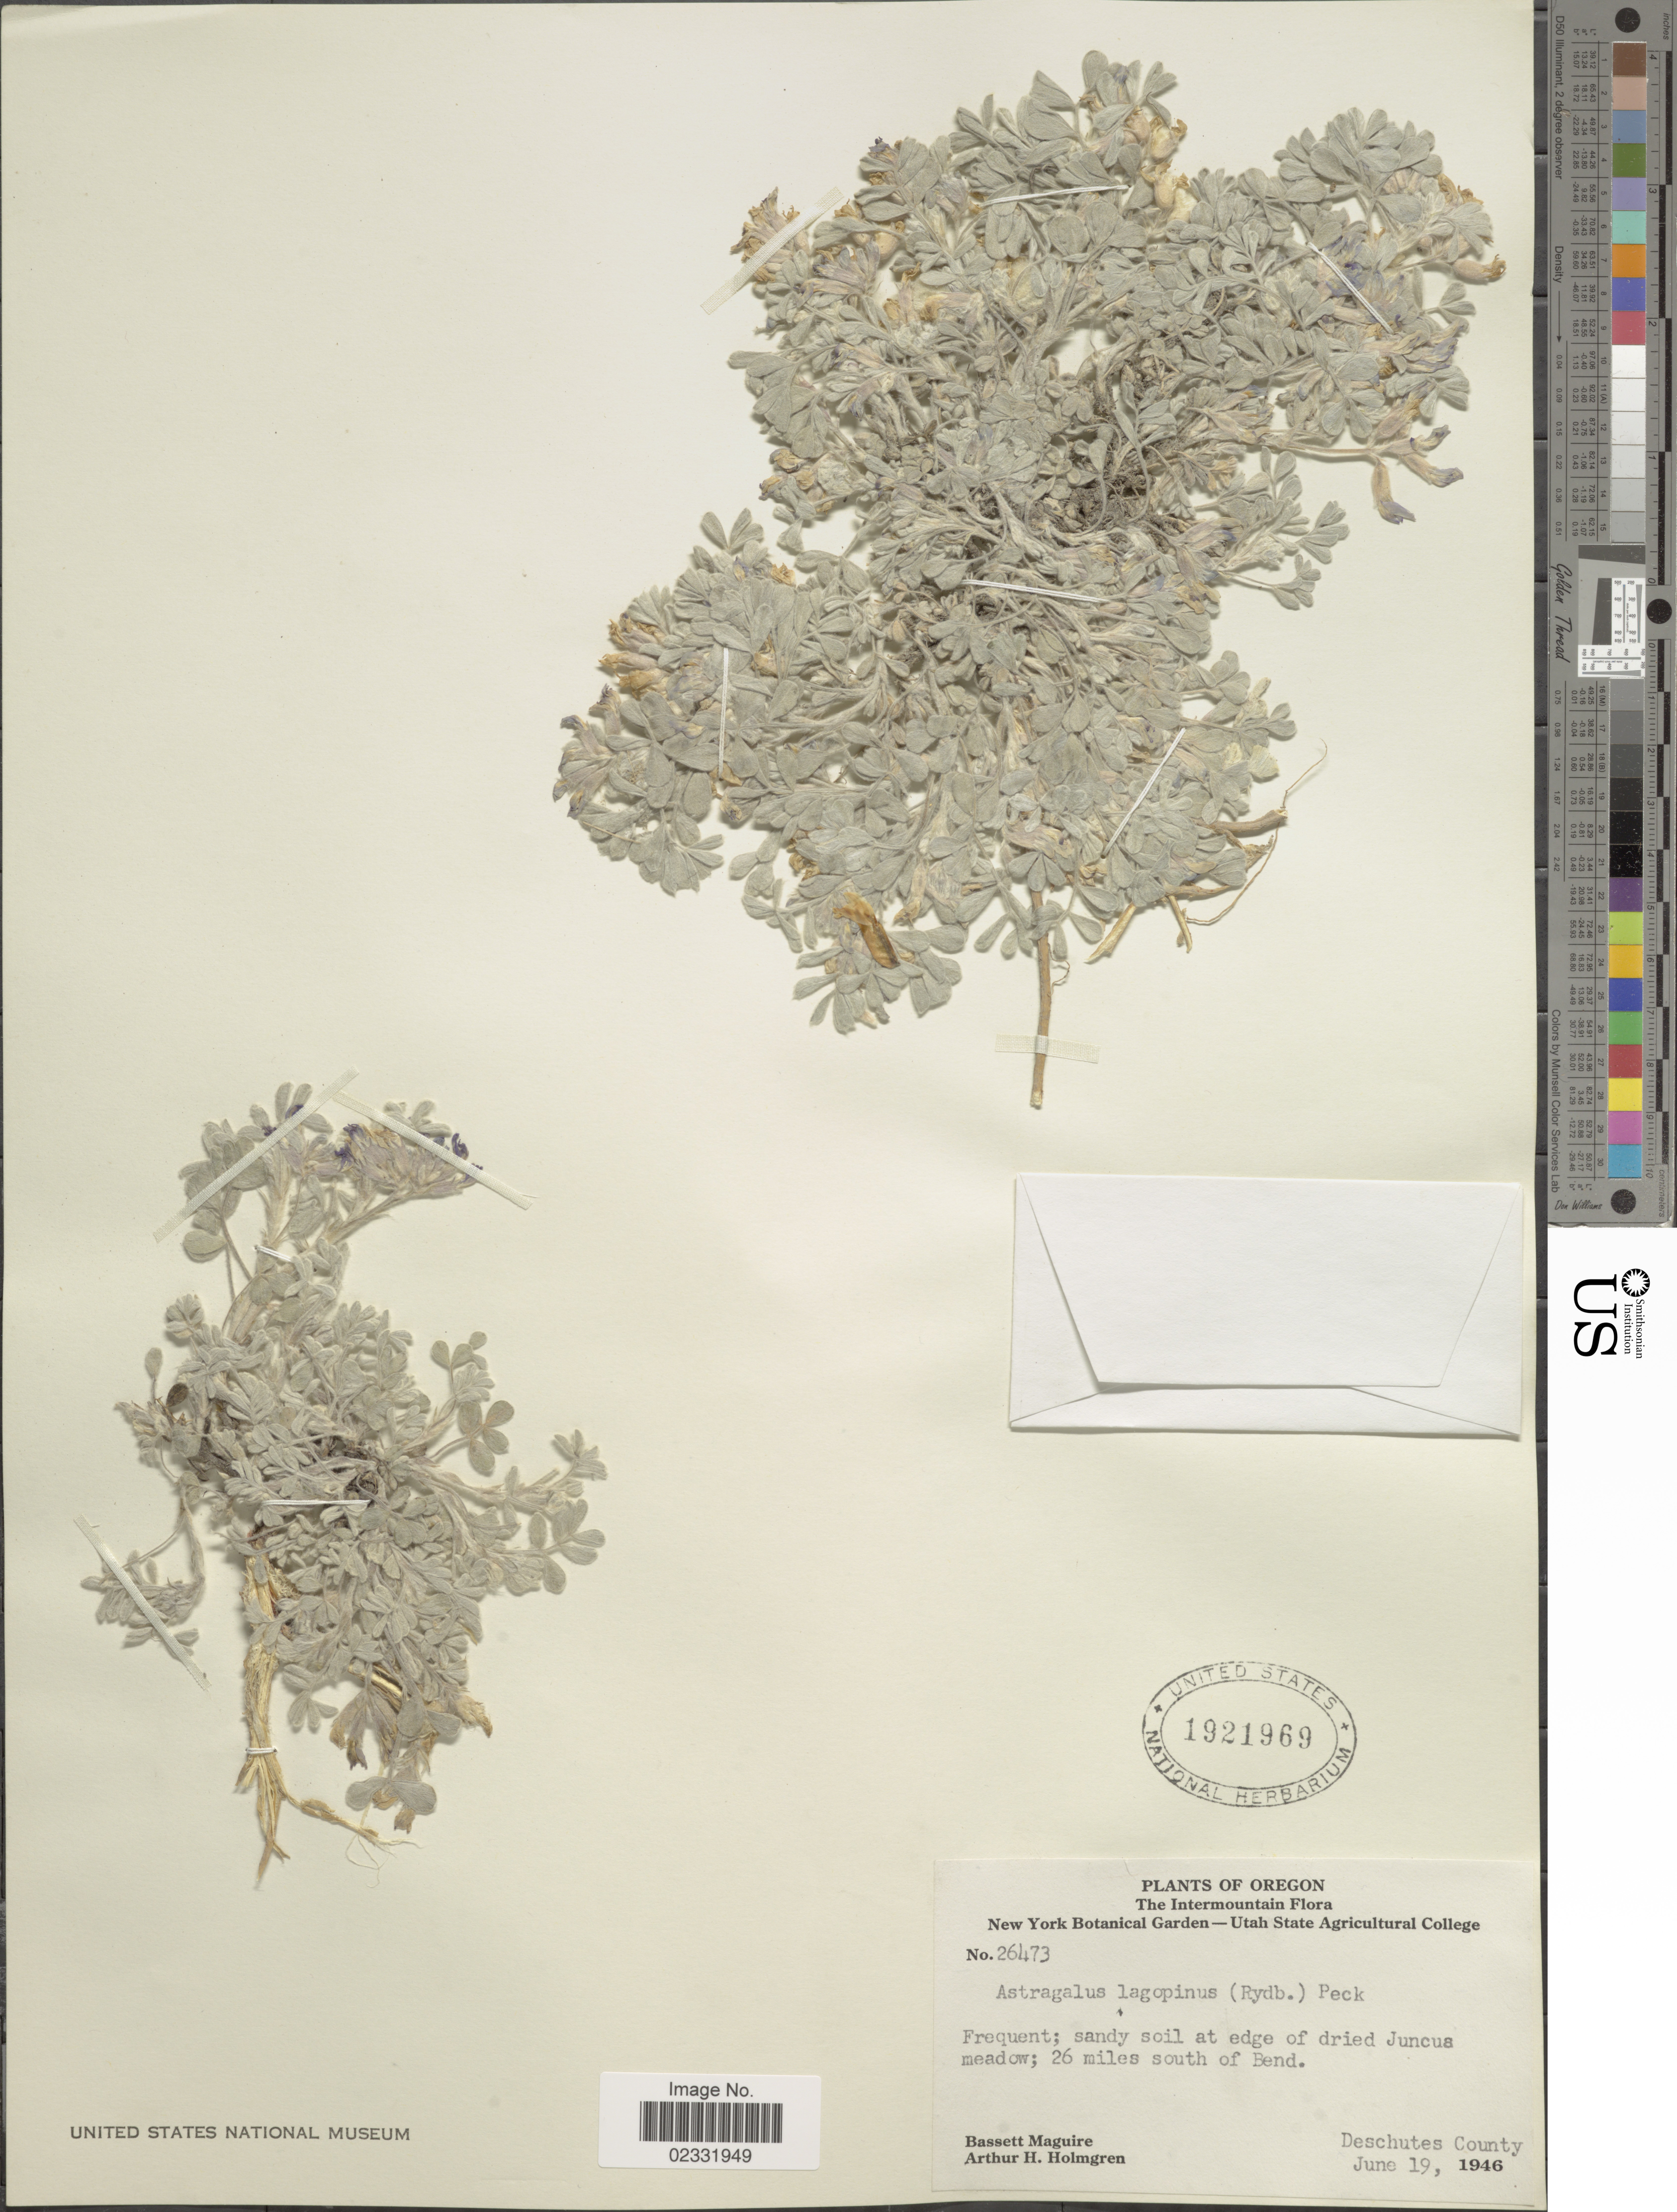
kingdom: Plantae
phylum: Tracheophyta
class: Magnoliopsida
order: Fabales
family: Fabaceae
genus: Astragalus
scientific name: Astragalus lagopinus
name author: (Rydb.) M. Peck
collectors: B. Maguire & A. H. Holmgren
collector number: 26473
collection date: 1946-06-19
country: United States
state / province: Oregon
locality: Sandy soil at edge of dried Juncus meadow; 26 miles south of Bend. Deschutes County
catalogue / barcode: US 1921969